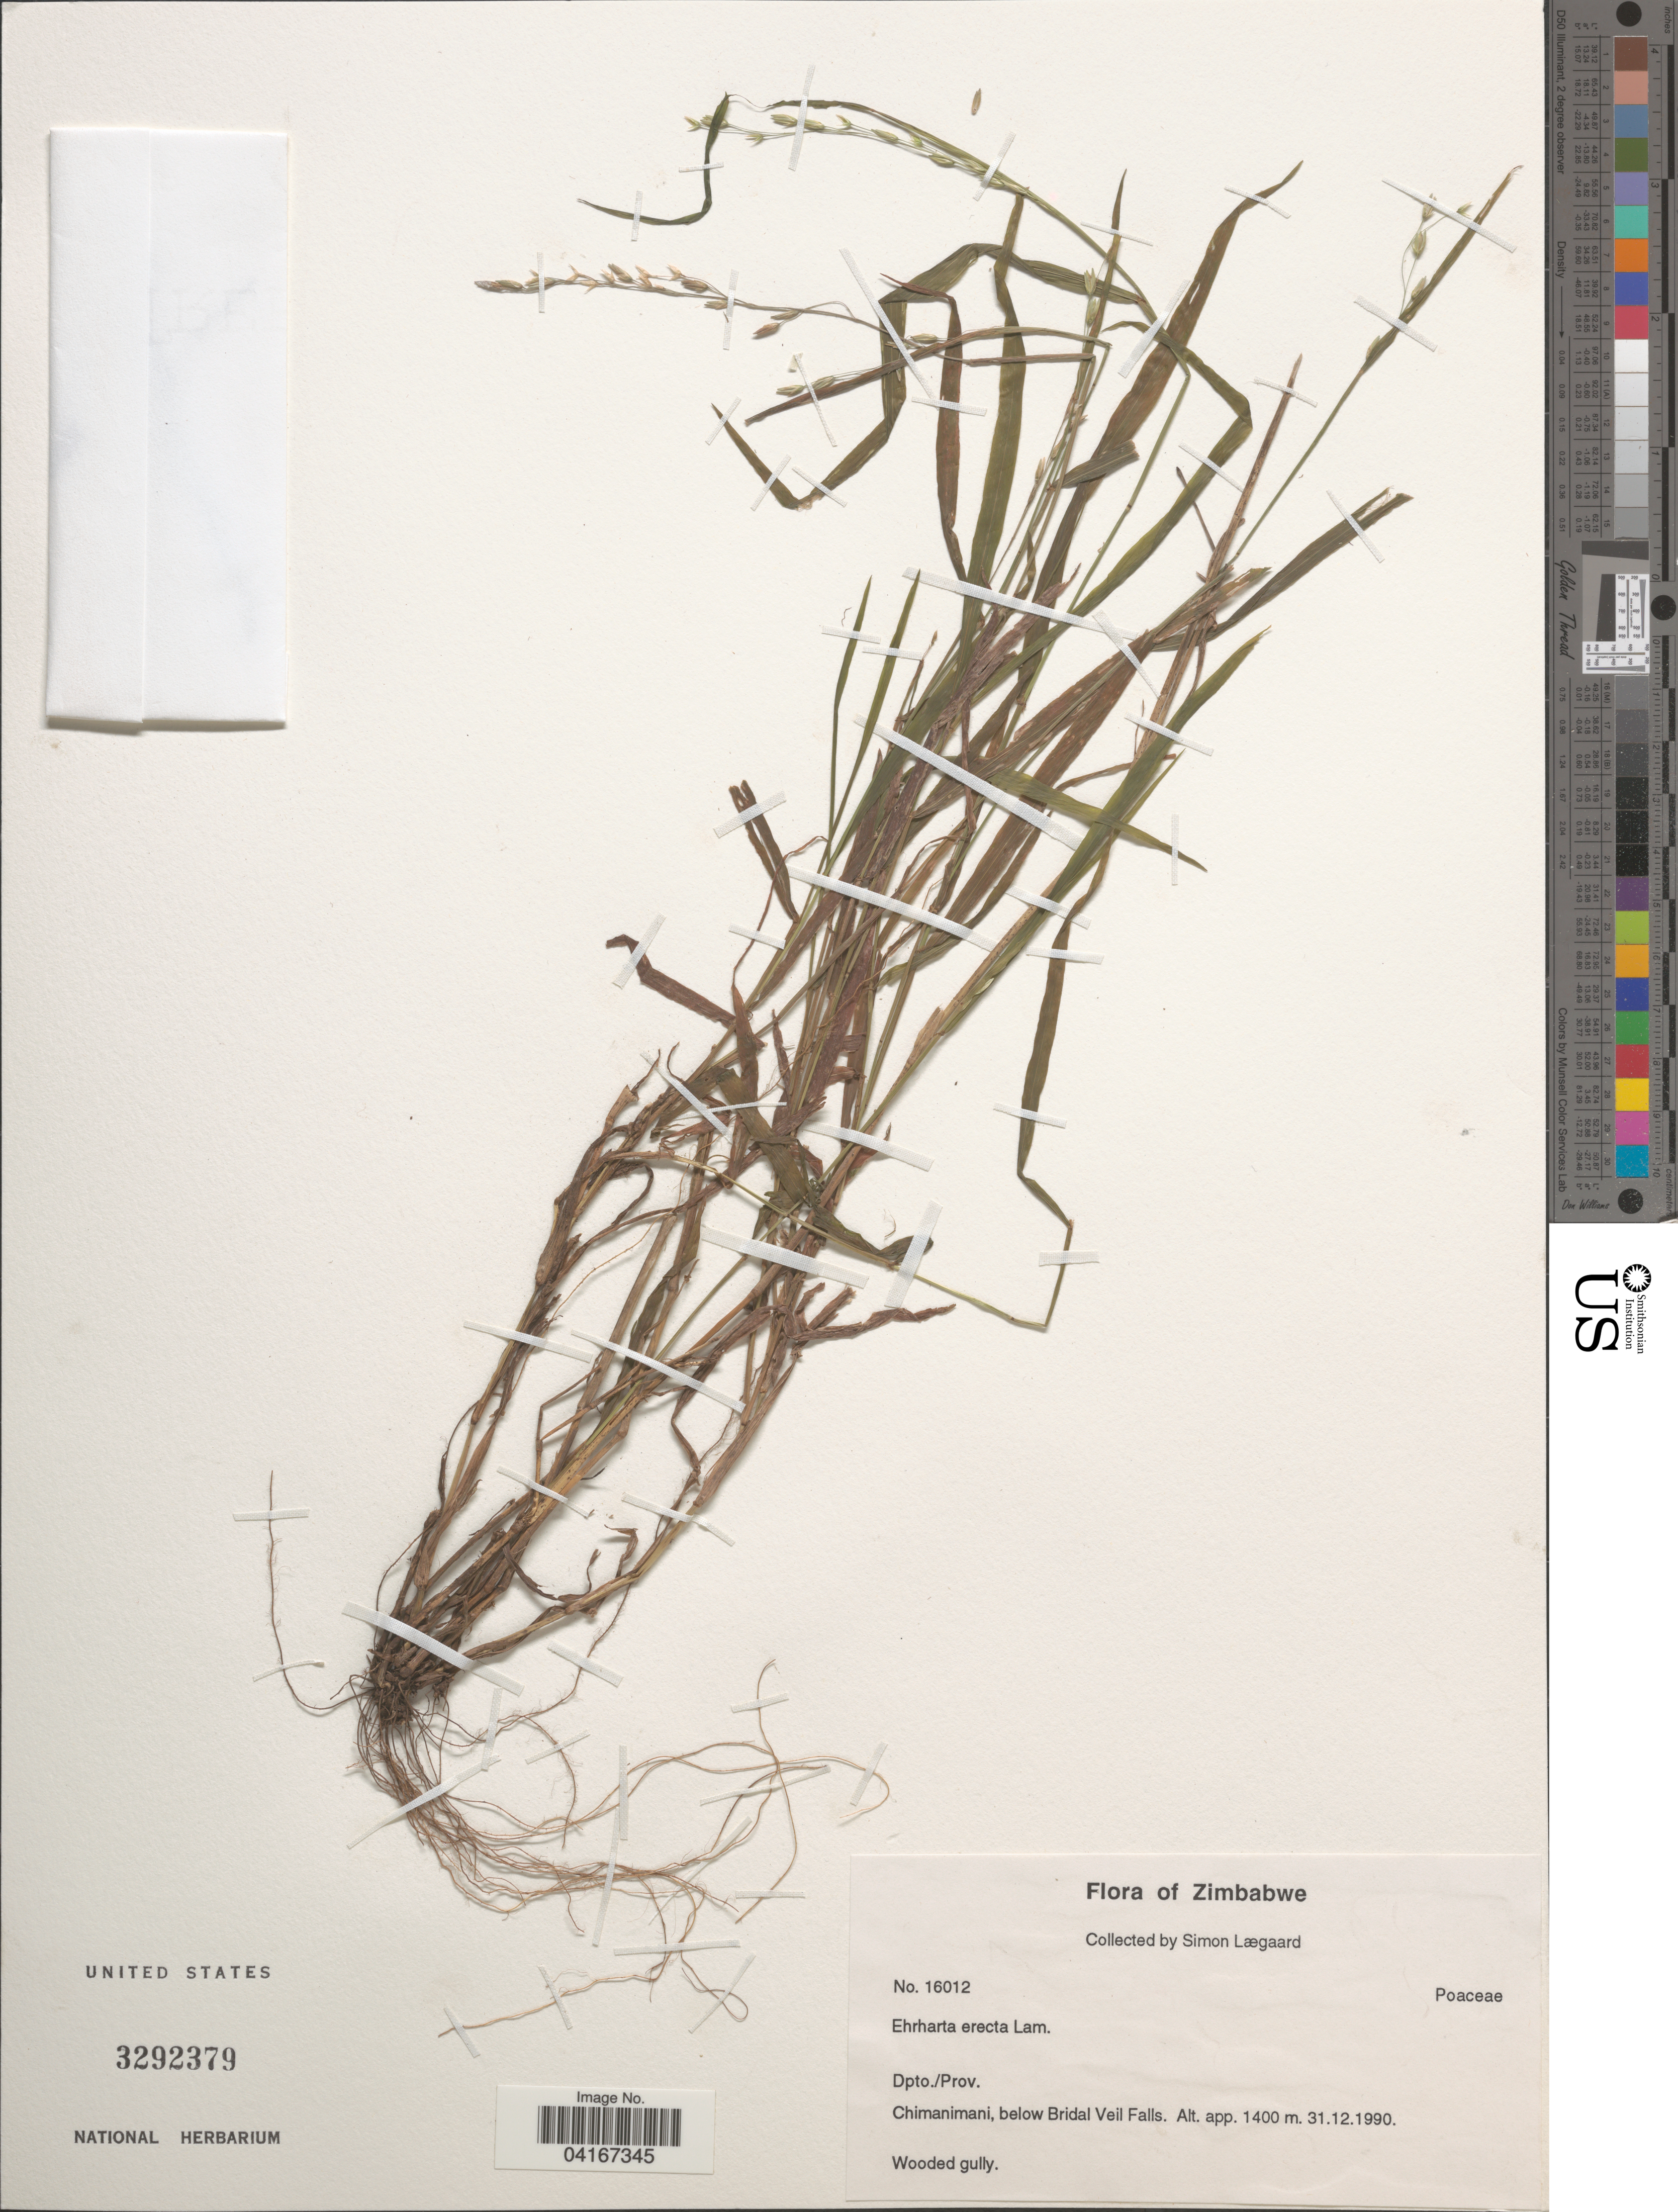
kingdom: Plantae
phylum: Tracheophyta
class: Liliopsida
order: Poales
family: Poaceae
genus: Ehrharta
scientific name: Ehrharta erecta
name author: Lam.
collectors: S. Lægaard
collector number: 16012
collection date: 1990-12-31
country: Zimbabwe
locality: Dpto./Prov. Chimanimani, below Bridal Veil Falls.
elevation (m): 1400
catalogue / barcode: US 3292379